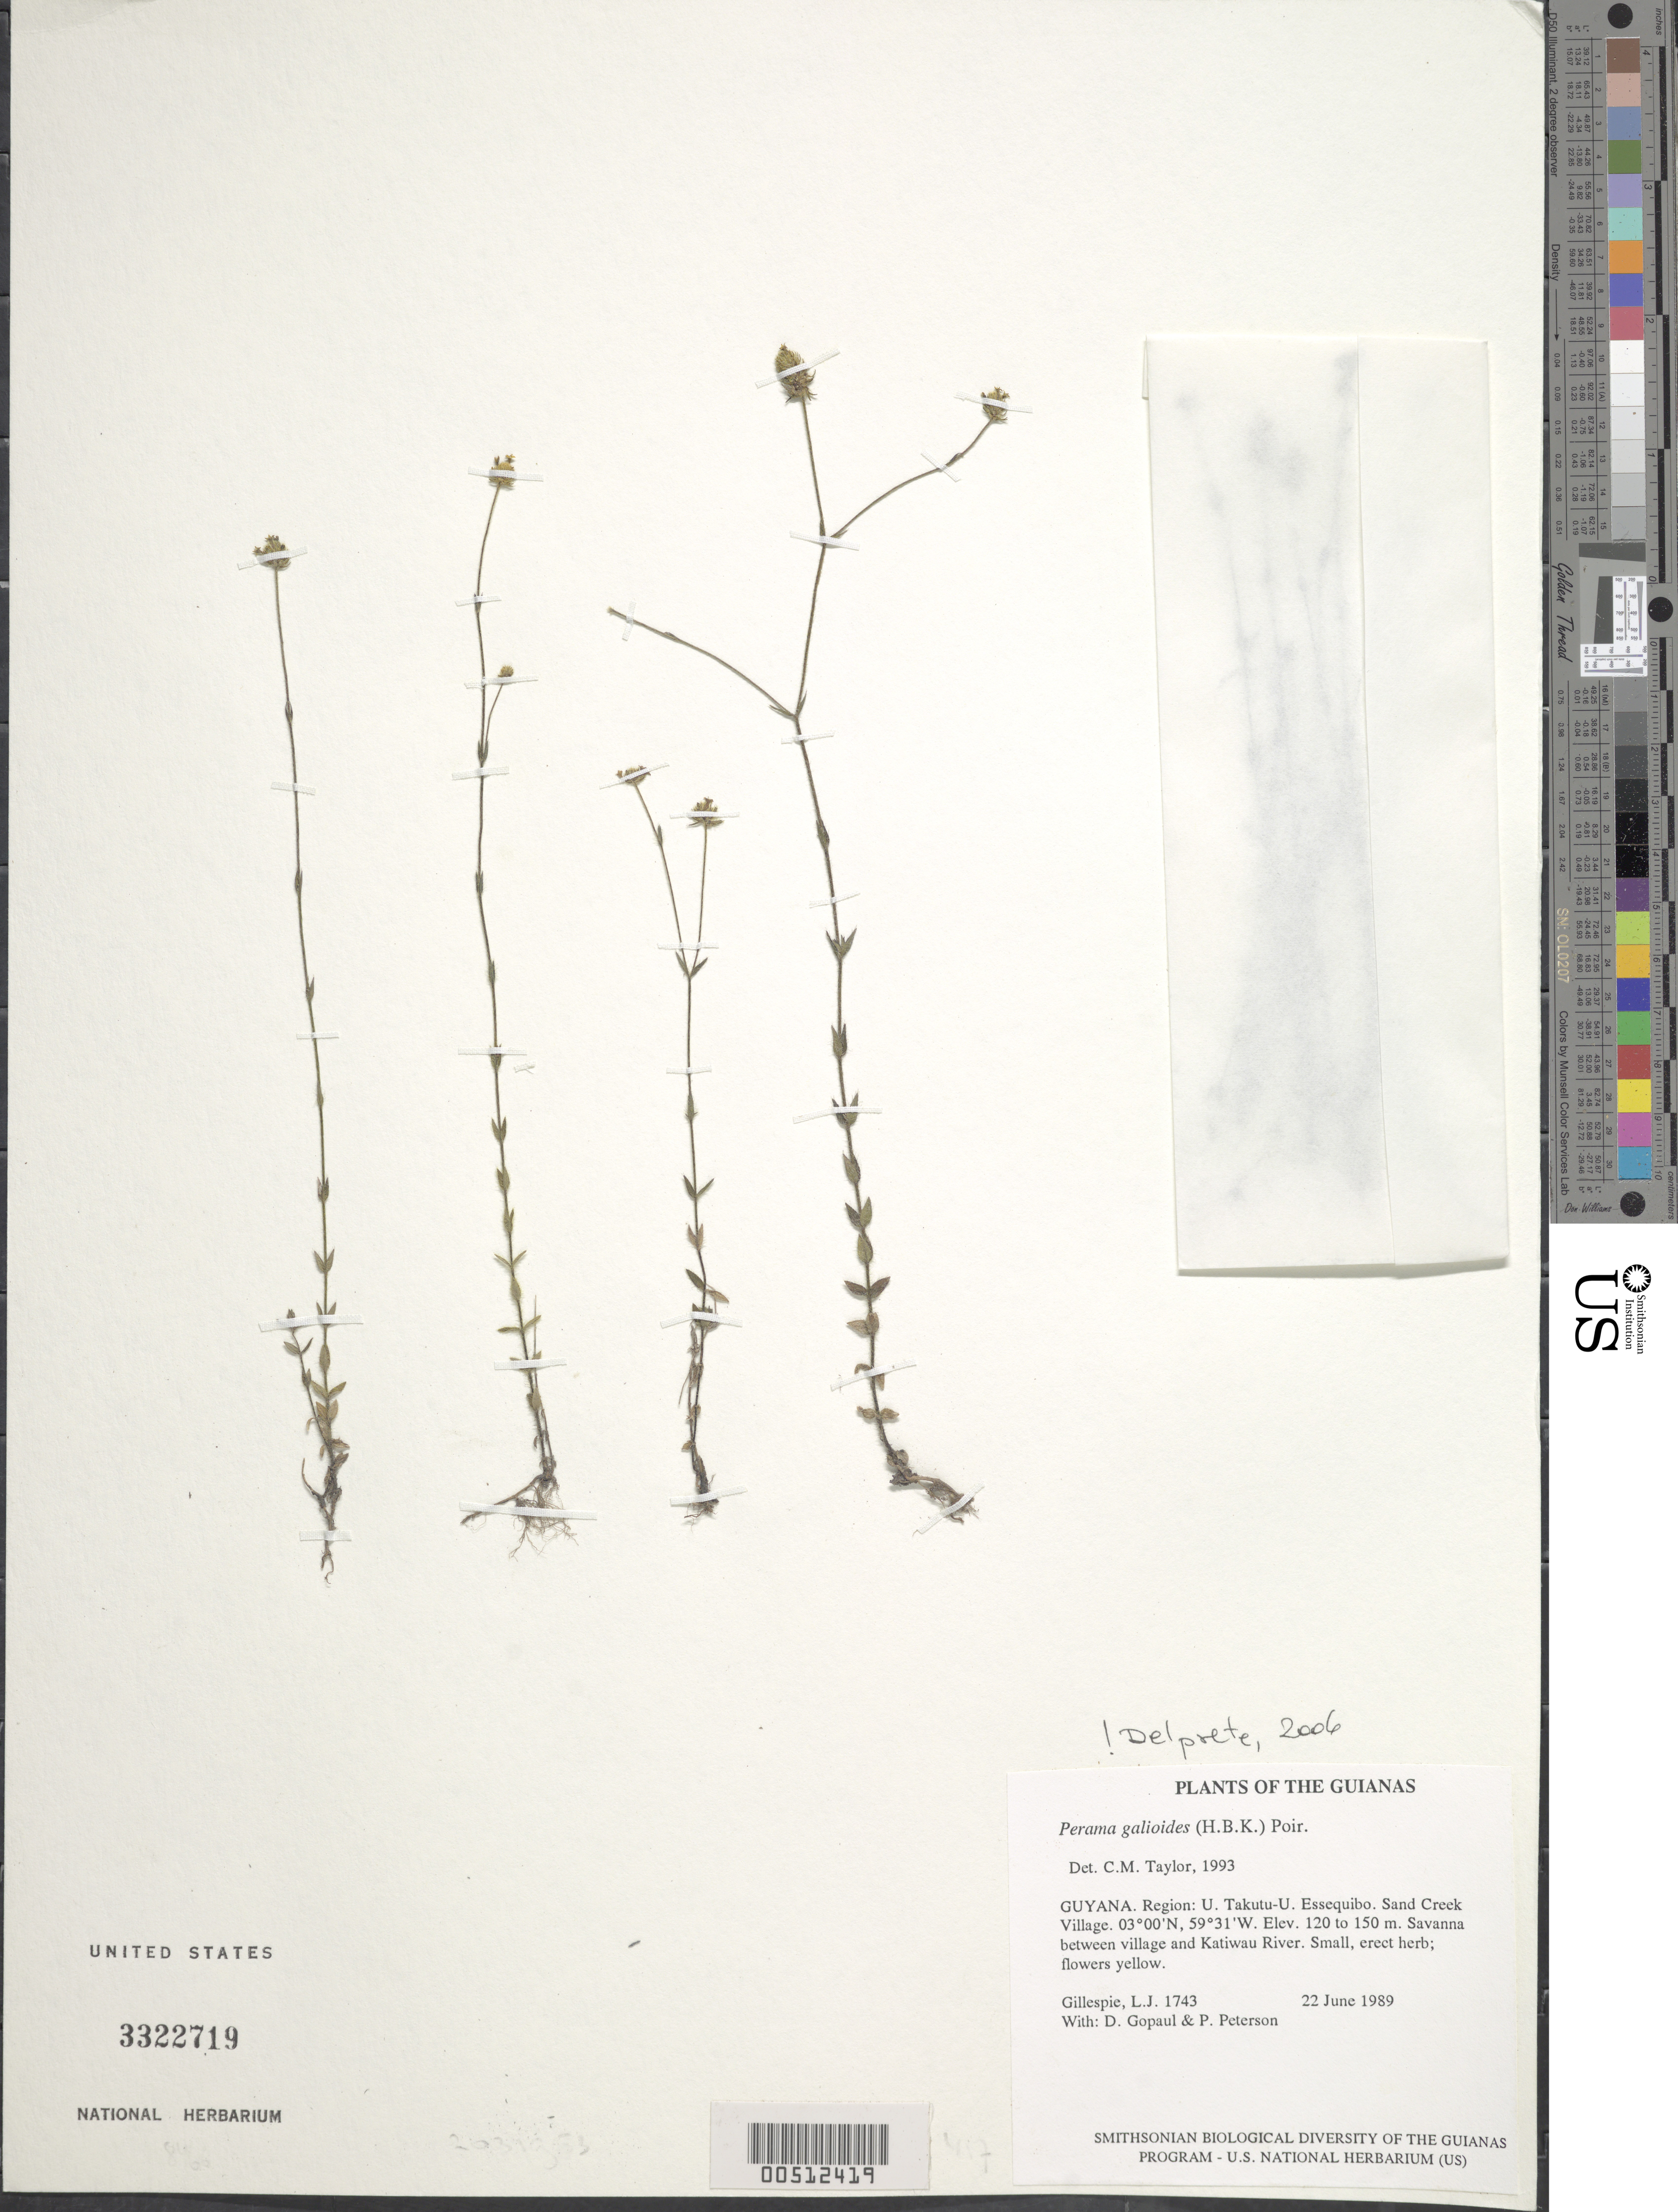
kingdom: Plantae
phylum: Tracheophyta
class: Magnoliopsida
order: Gentianales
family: Rubiaceae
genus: Perama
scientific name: Perama galioides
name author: (Kunth) Poir.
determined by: Delprete, P. G., Herb. de Guyane Cay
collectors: L. J. Gillespie, D. Gopaul & P. M. Peterson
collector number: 1743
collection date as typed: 22 June 1989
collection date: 1989-06-22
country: Guyana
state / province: U. Takutu-U. Essequibo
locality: Sand Creek Village. Between village and Katiwau River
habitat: Savanna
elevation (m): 120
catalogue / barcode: US 3322719